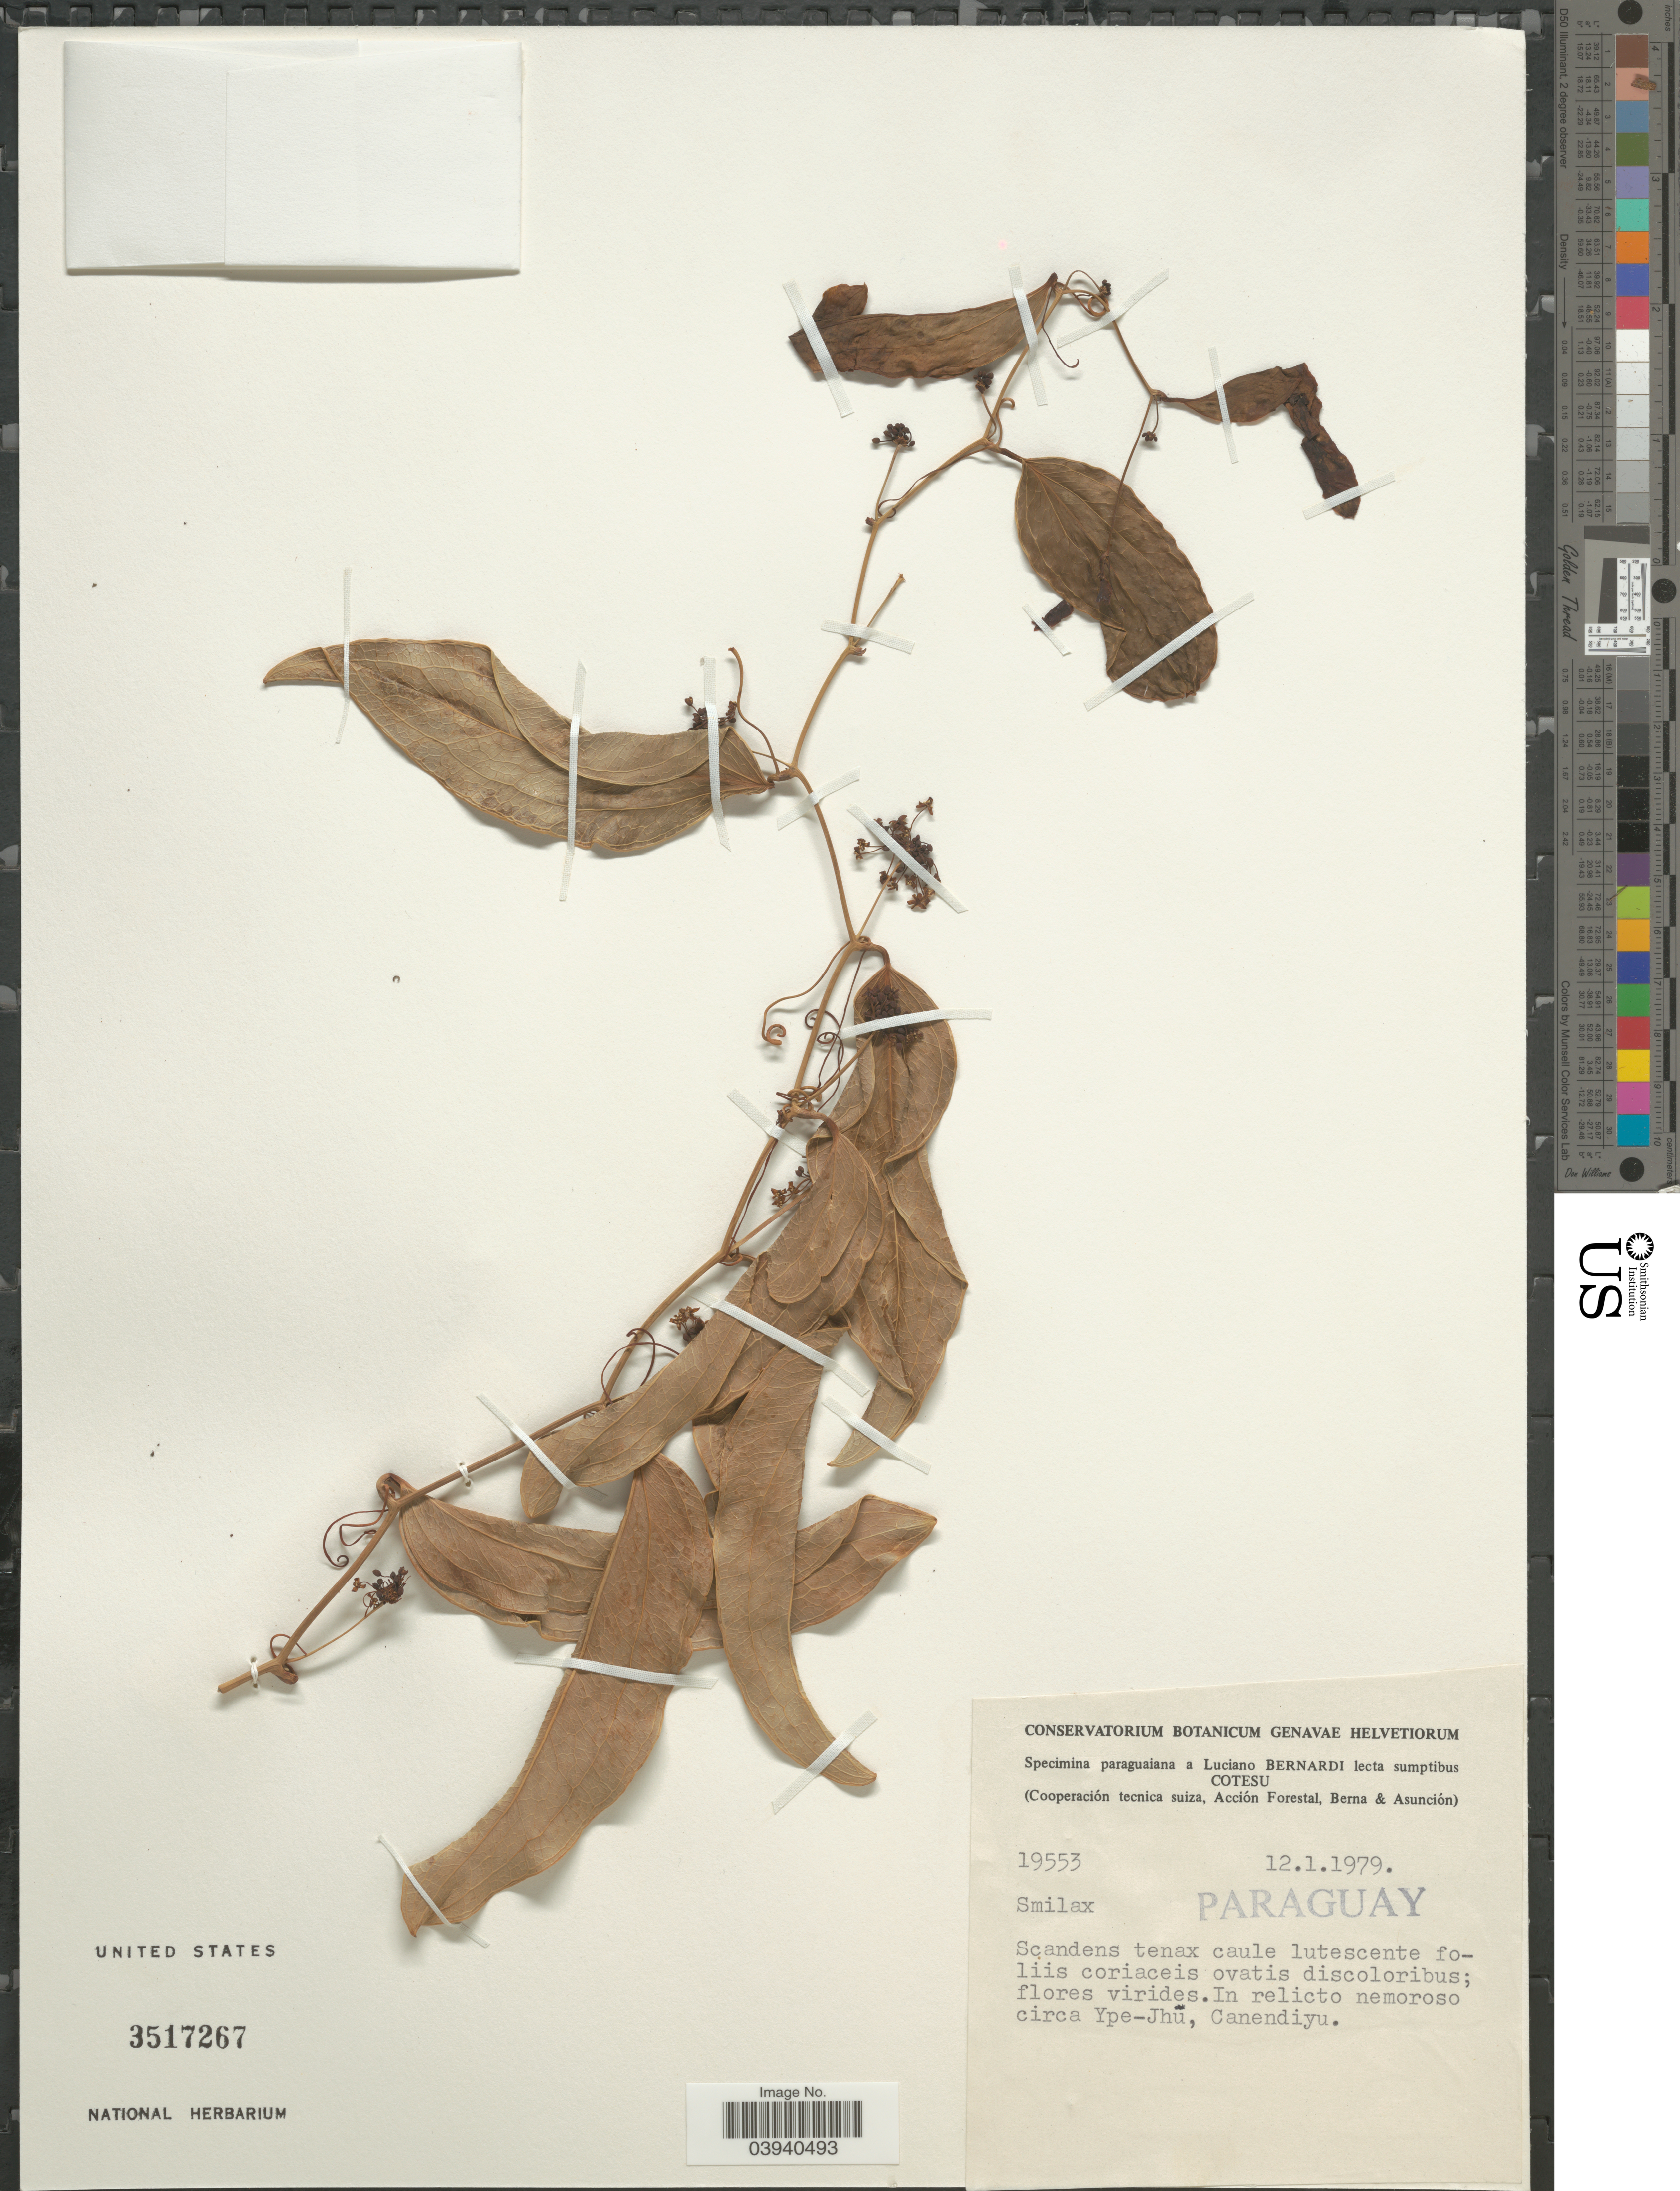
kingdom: Plantae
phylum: Tracheophyta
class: Liliopsida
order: Liliales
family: Smilacaceae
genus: Smilax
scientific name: Smilax sp.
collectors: L. Bernardi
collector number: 19553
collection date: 1979-01-12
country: Paraguay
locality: Circa Ype-Jhu, Canendiyu.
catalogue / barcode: US 3517267